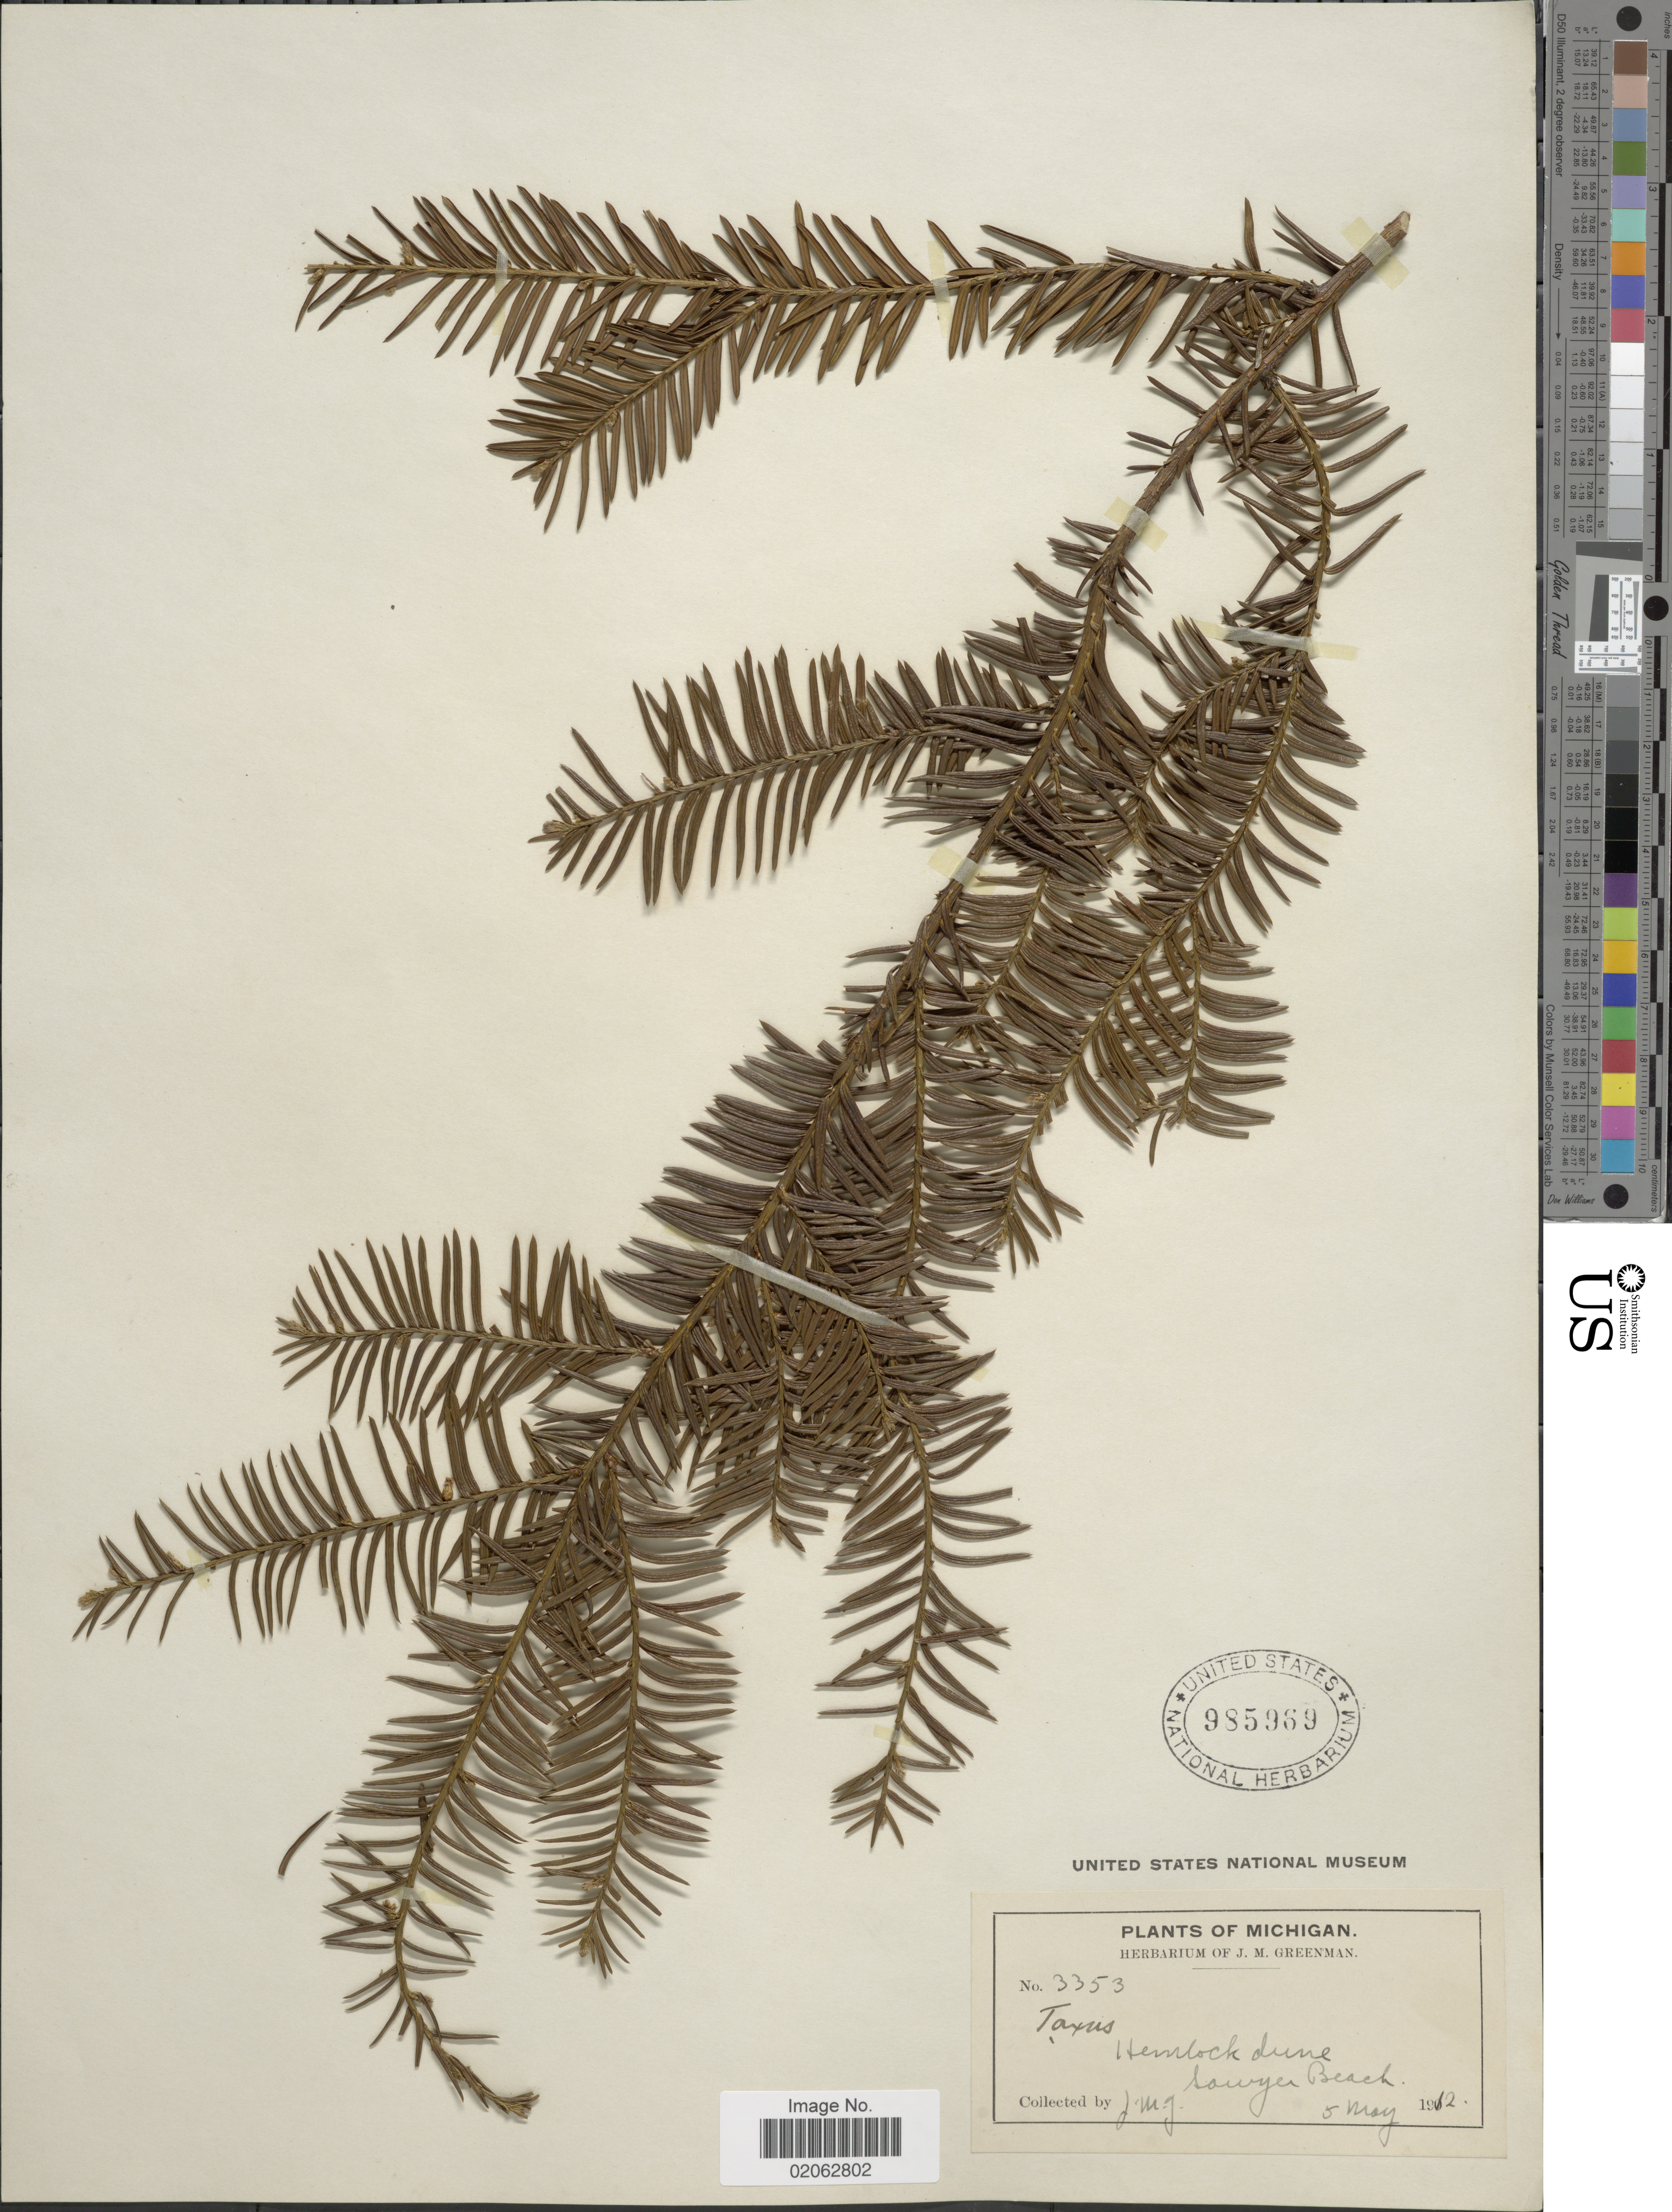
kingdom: Plantae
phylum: Tracheophyta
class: Pinopsida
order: Pinales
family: Taxaceae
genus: Taxus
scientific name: Taxus canadensis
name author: Marshall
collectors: J. M. Greenman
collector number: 3353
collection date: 1902-05-05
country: United States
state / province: Michigan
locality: Hemlock dune, Sawyer Beach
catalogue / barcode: US 985969